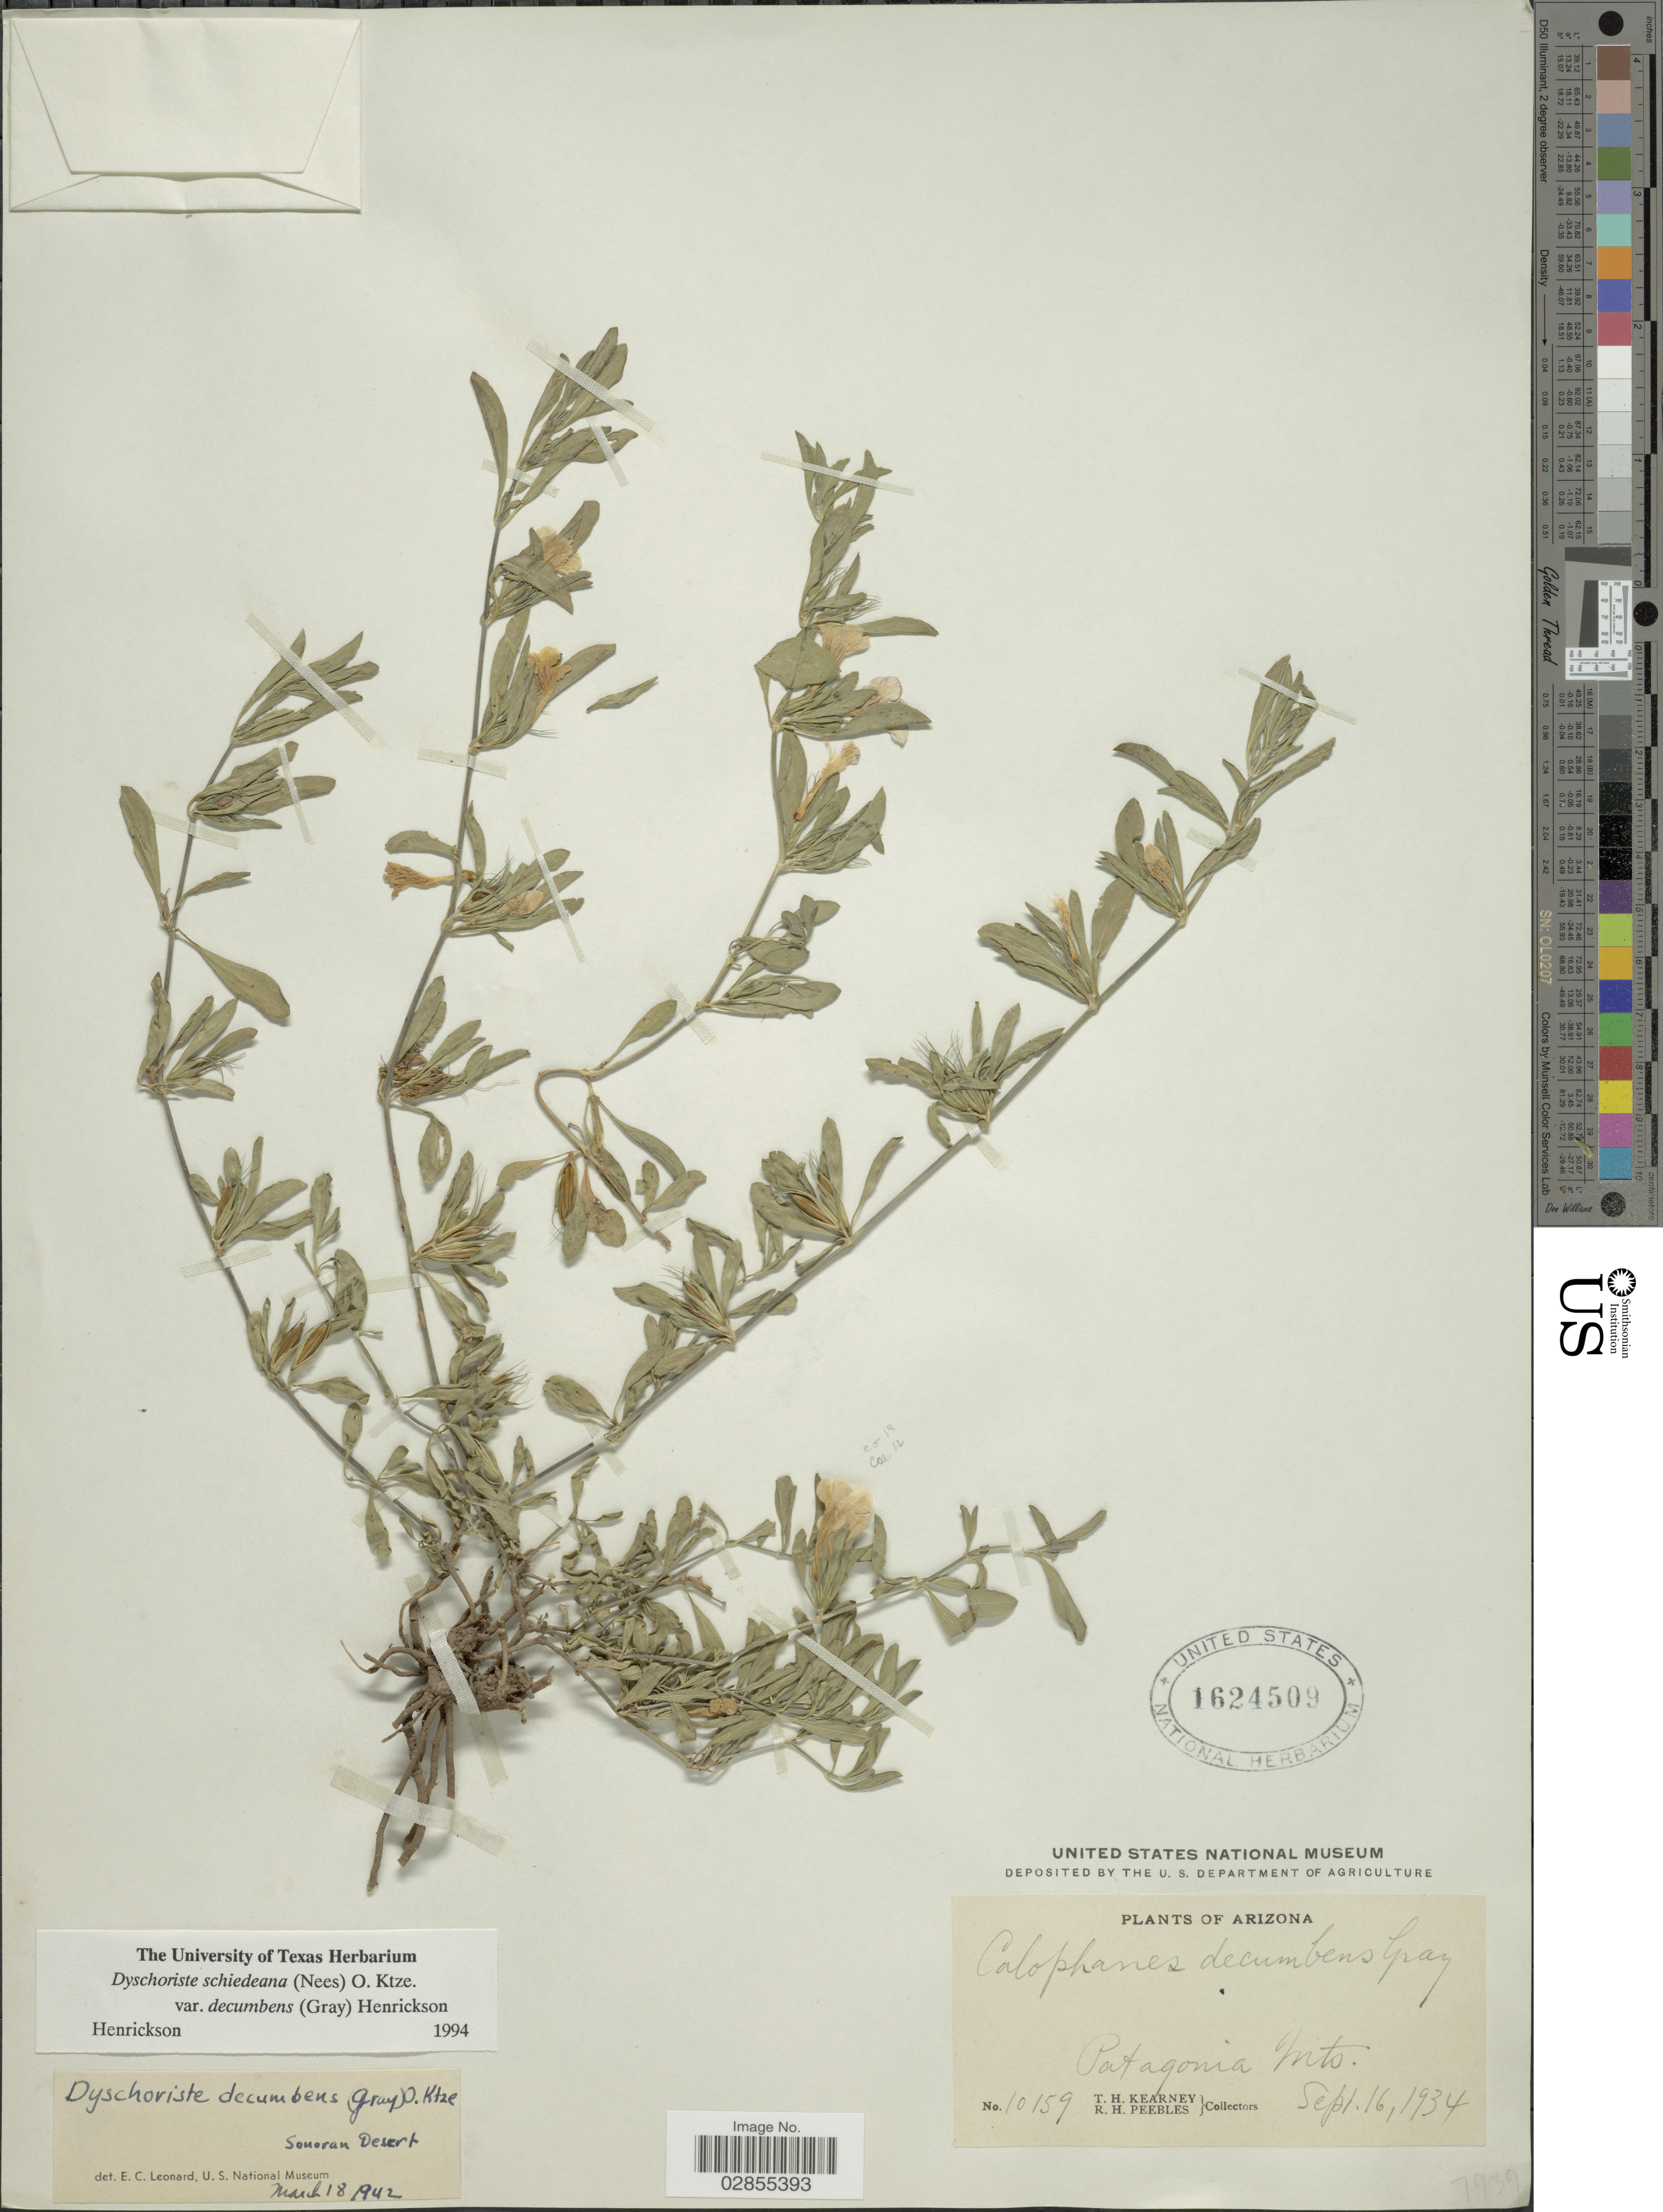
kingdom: Plantae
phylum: Tracheophyta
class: Magnoliopsida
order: Lamiales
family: Acanthaceae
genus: Dyschoriste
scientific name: Dyschoriste schiedeana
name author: (Nees) Kuntze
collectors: T. H. Kearney & R. H. Peebles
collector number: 10159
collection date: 1934-09-16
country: United States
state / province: Arizona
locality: Patagonia Mts.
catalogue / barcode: US 1624509